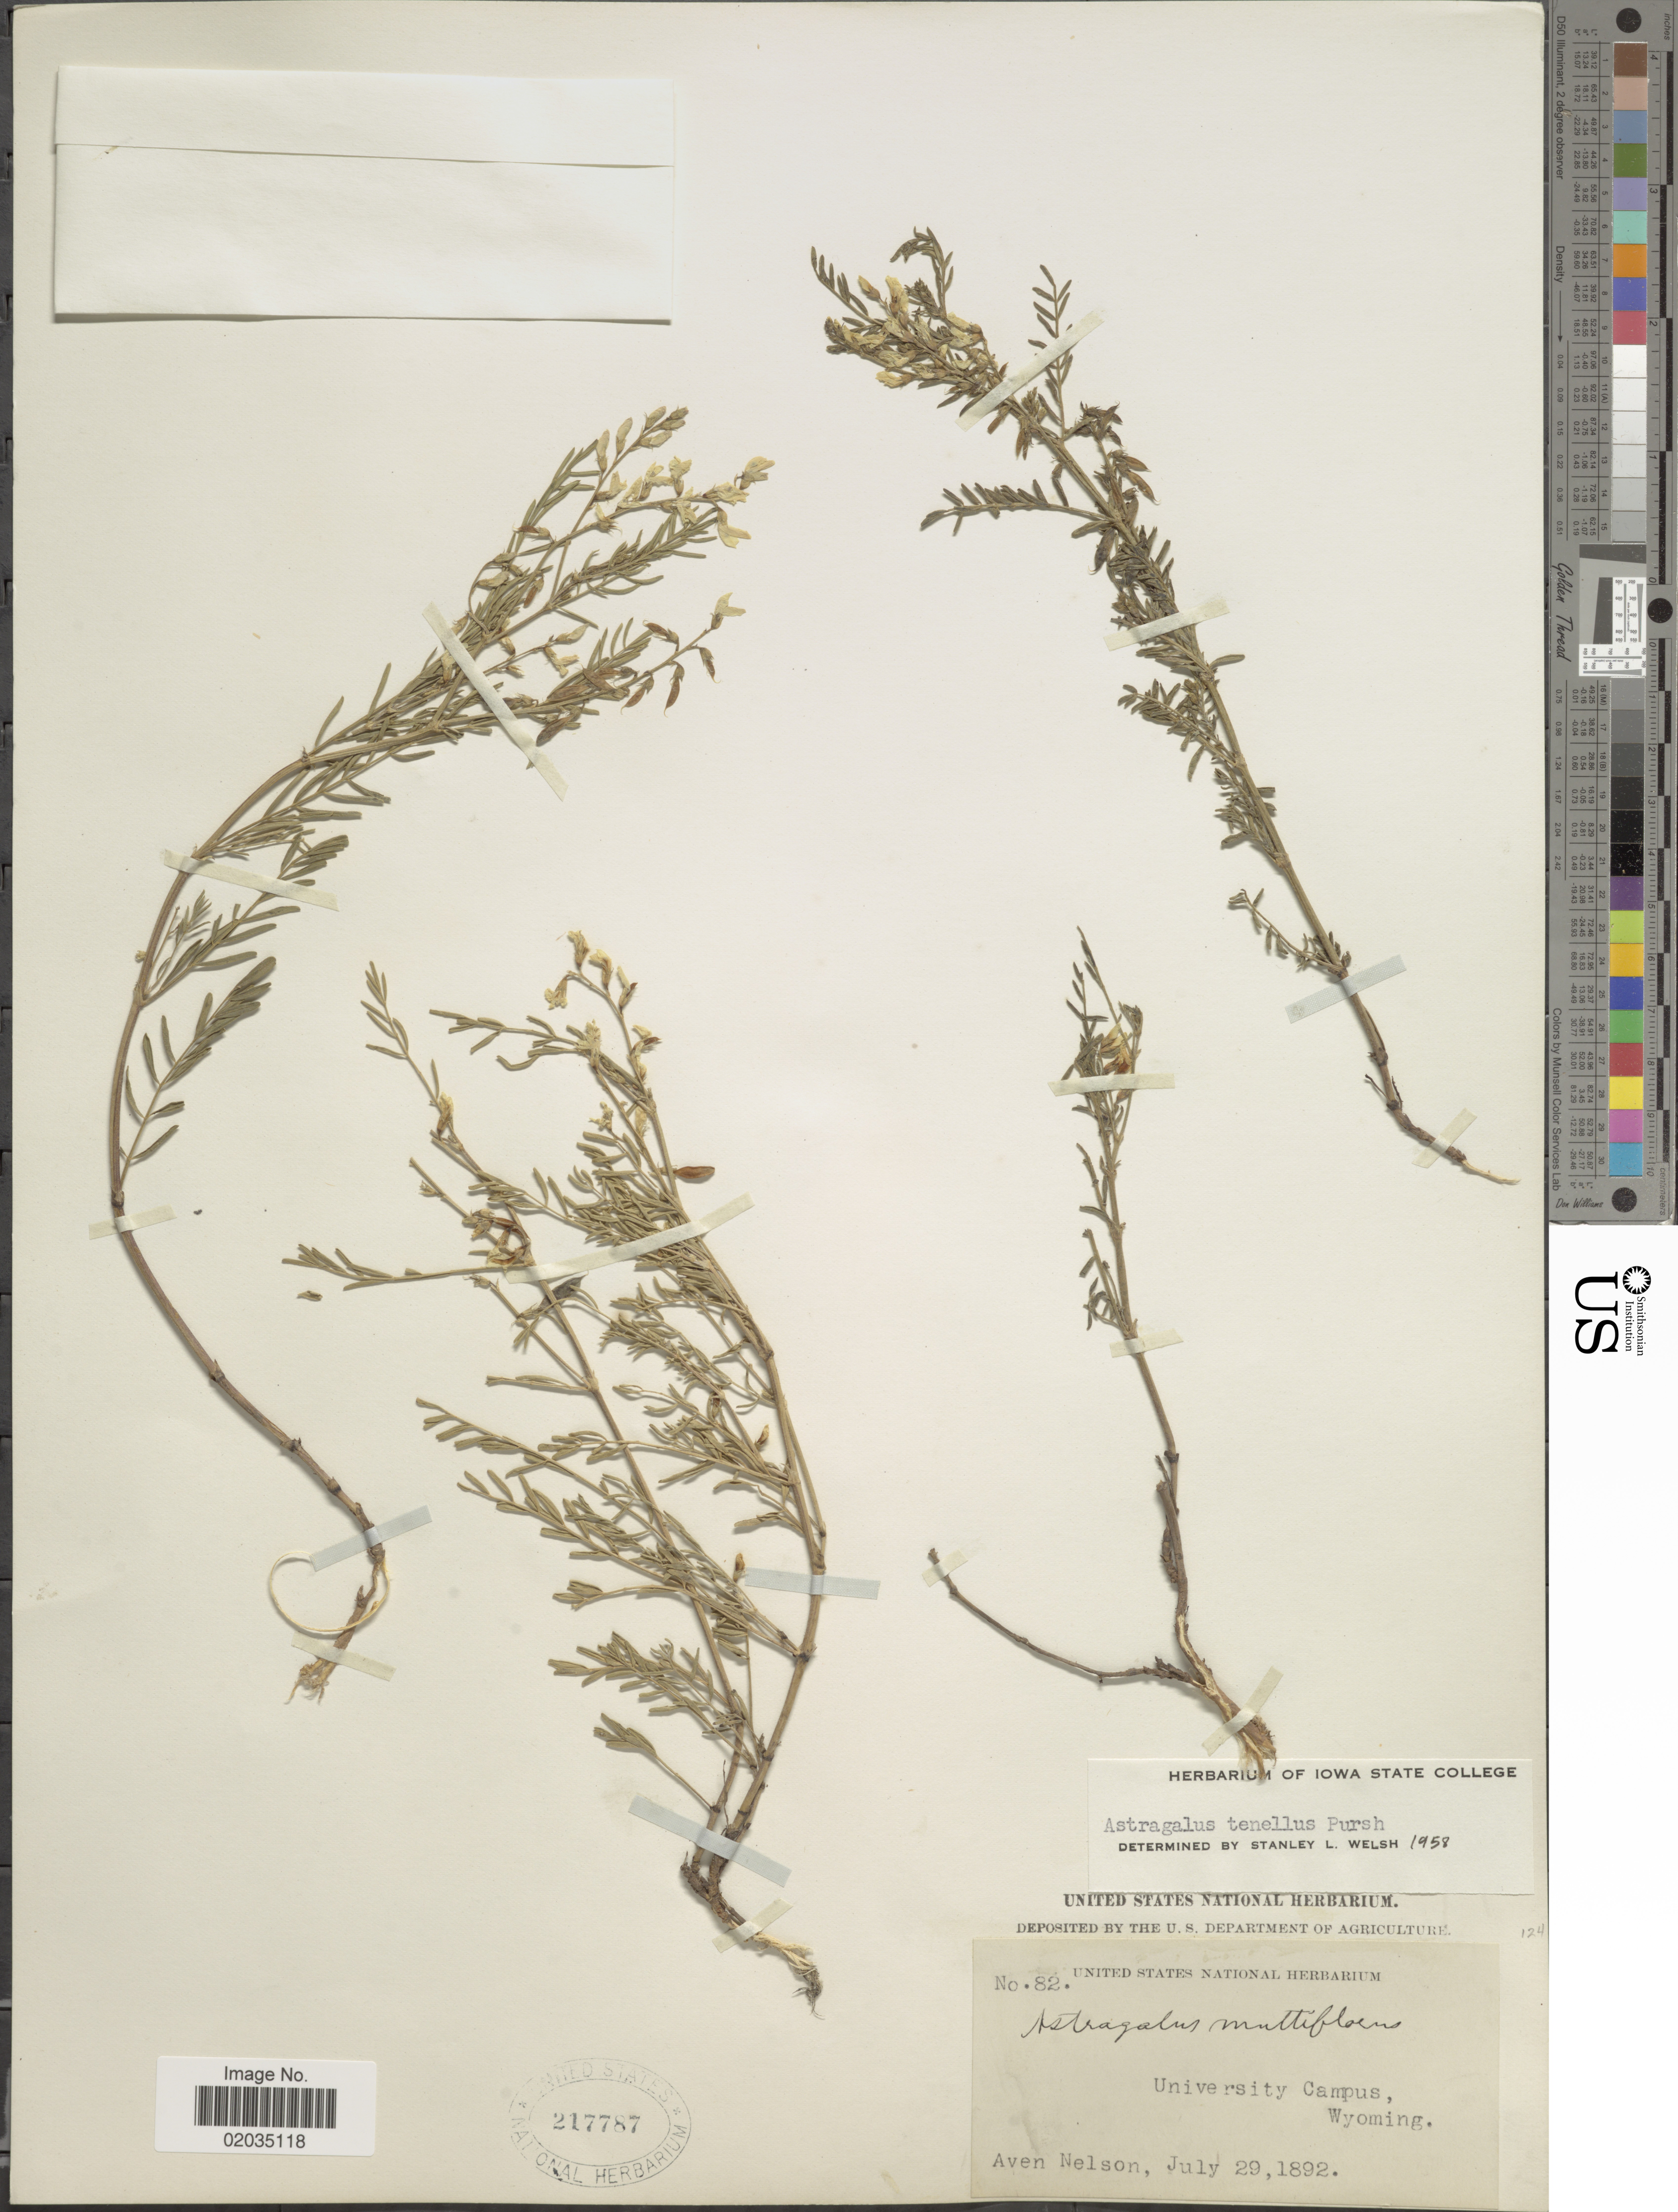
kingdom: Plantae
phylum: Tracheophyta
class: Magnoliopsida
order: Fabales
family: Fabaceae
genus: Astragalus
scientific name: Astragalus tenellus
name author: Pursh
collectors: A. Nelson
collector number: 82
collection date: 1892-07-29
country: United States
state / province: Wyoming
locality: University Campus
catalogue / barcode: US 217787